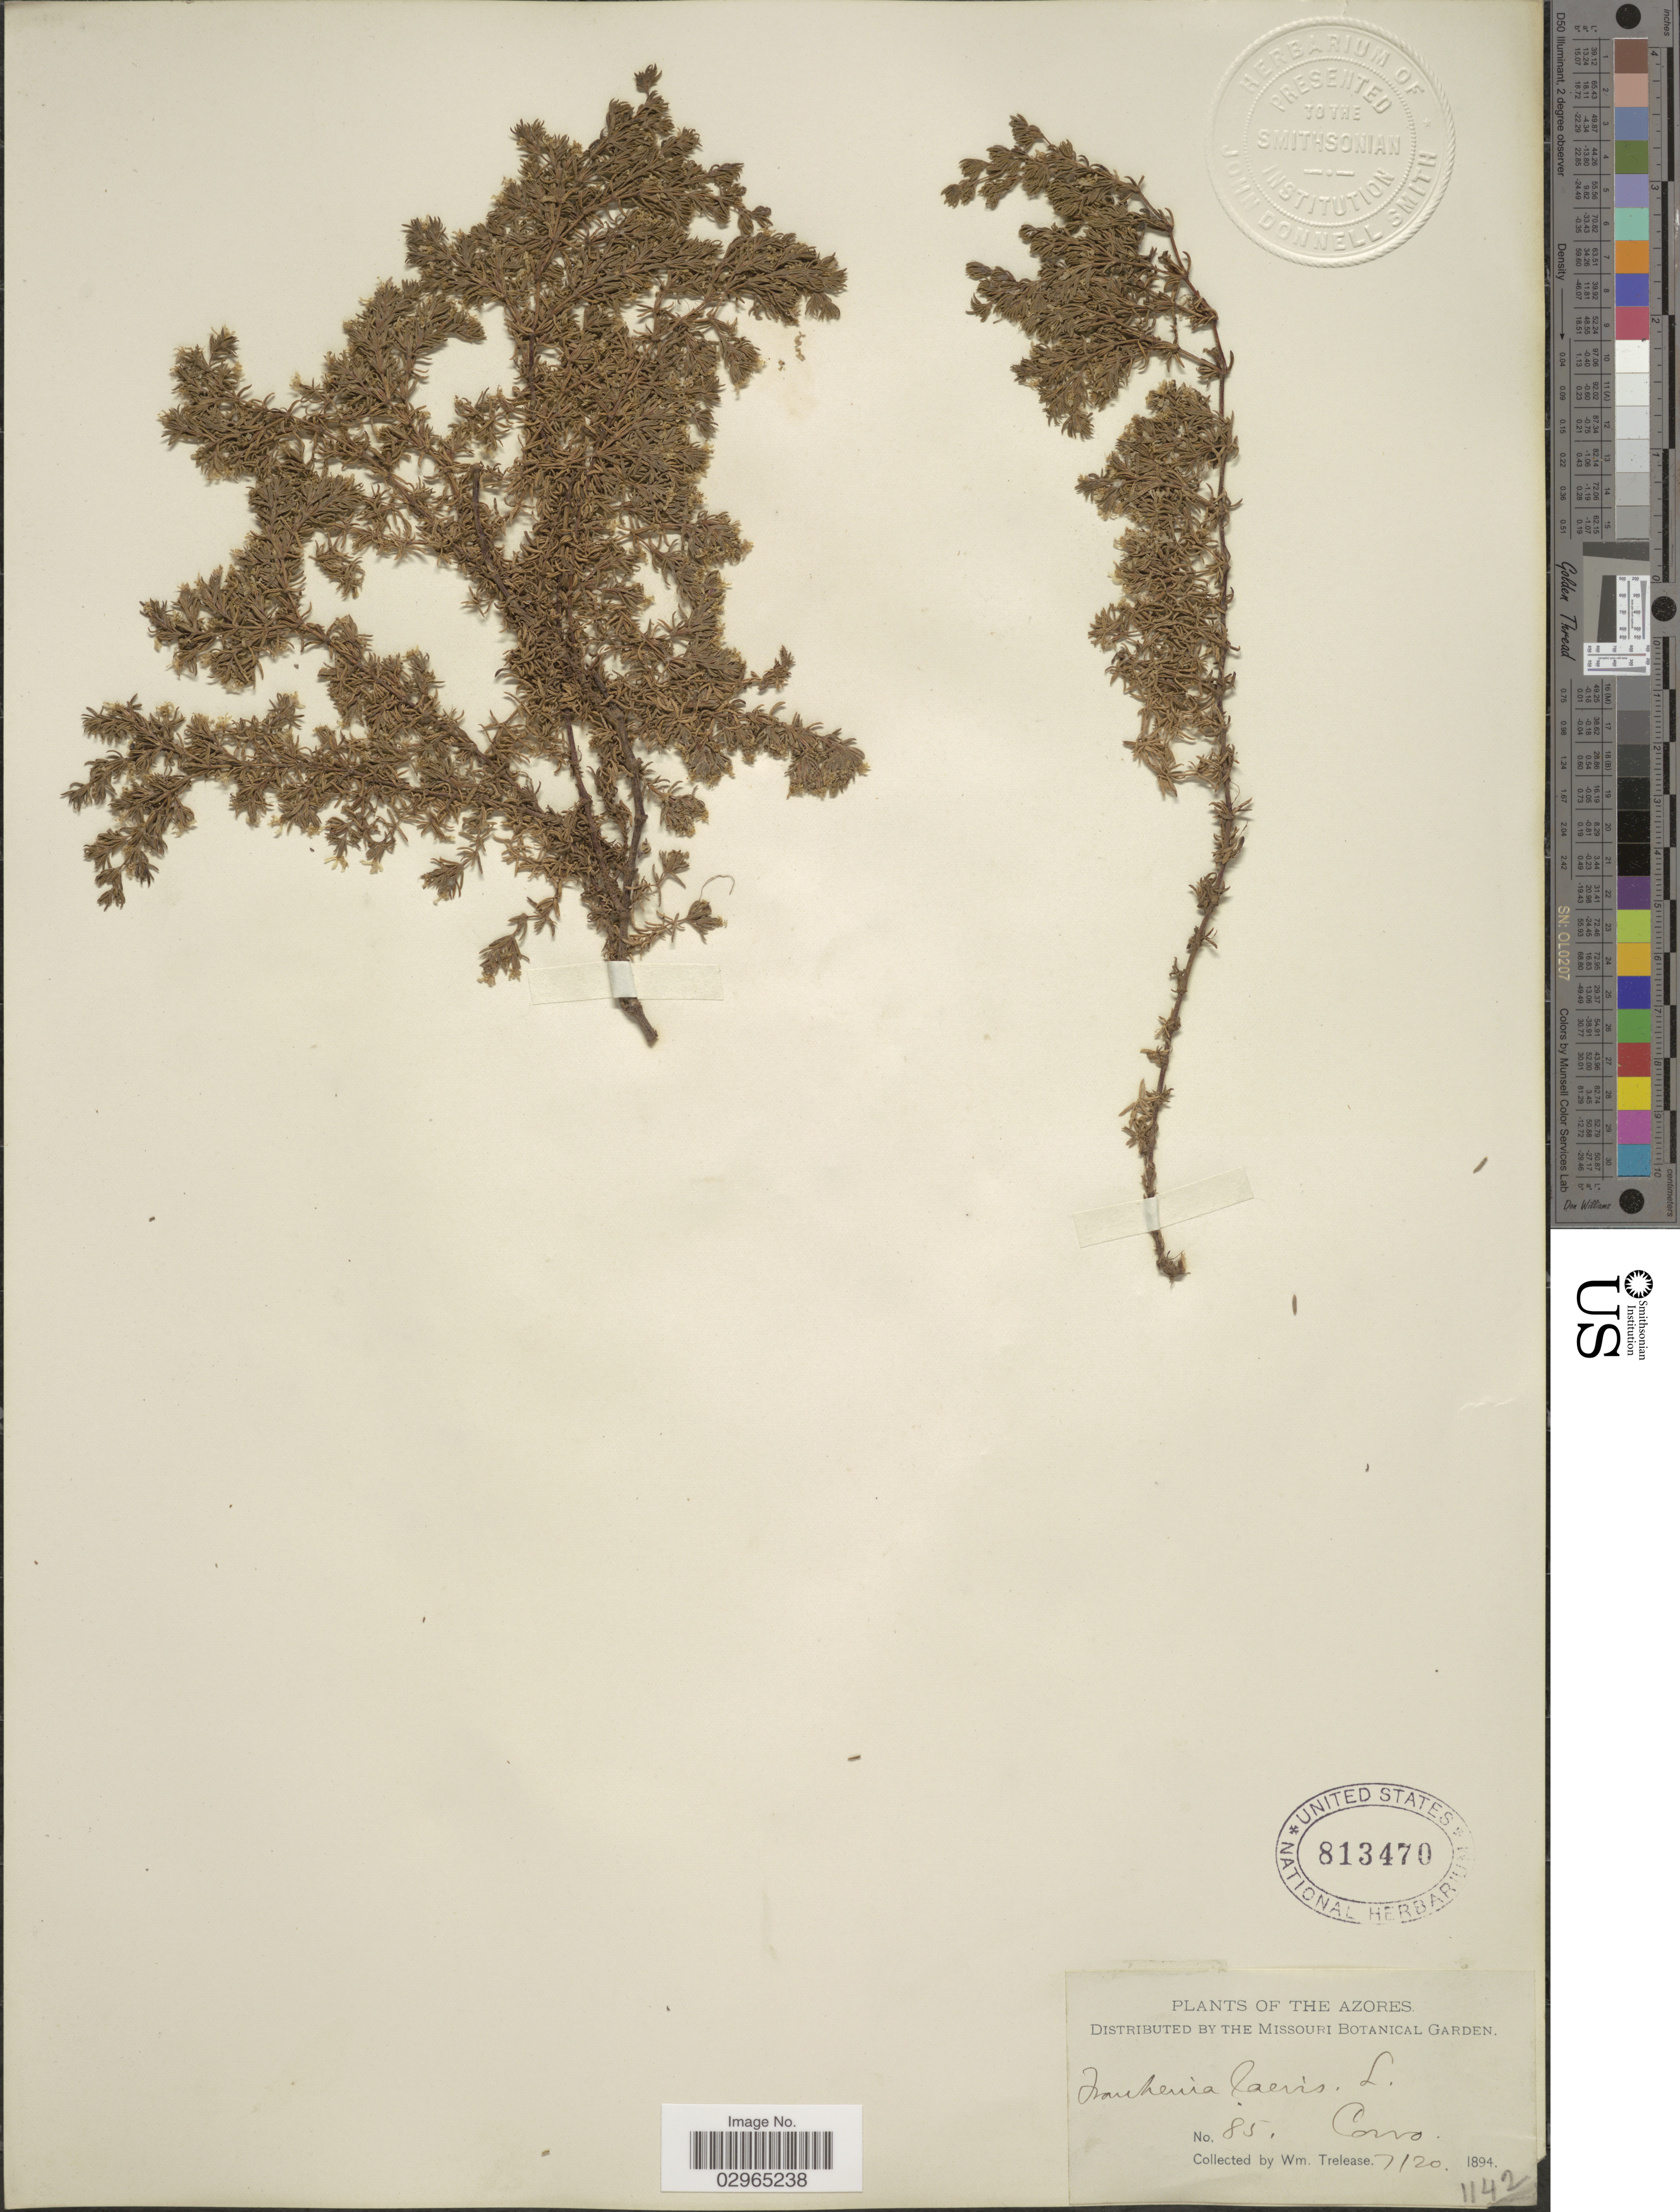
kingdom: Plantae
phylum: Tracheophyta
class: Magnoliopsida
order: Caryophyllales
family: Frankeniaceae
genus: Frankenia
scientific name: Frankenia laevis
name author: L.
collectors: W. Trelease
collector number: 85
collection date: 1894-07-20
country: Portugal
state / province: Azores (Aut. Reg.)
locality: Corvo.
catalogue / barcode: US 813470